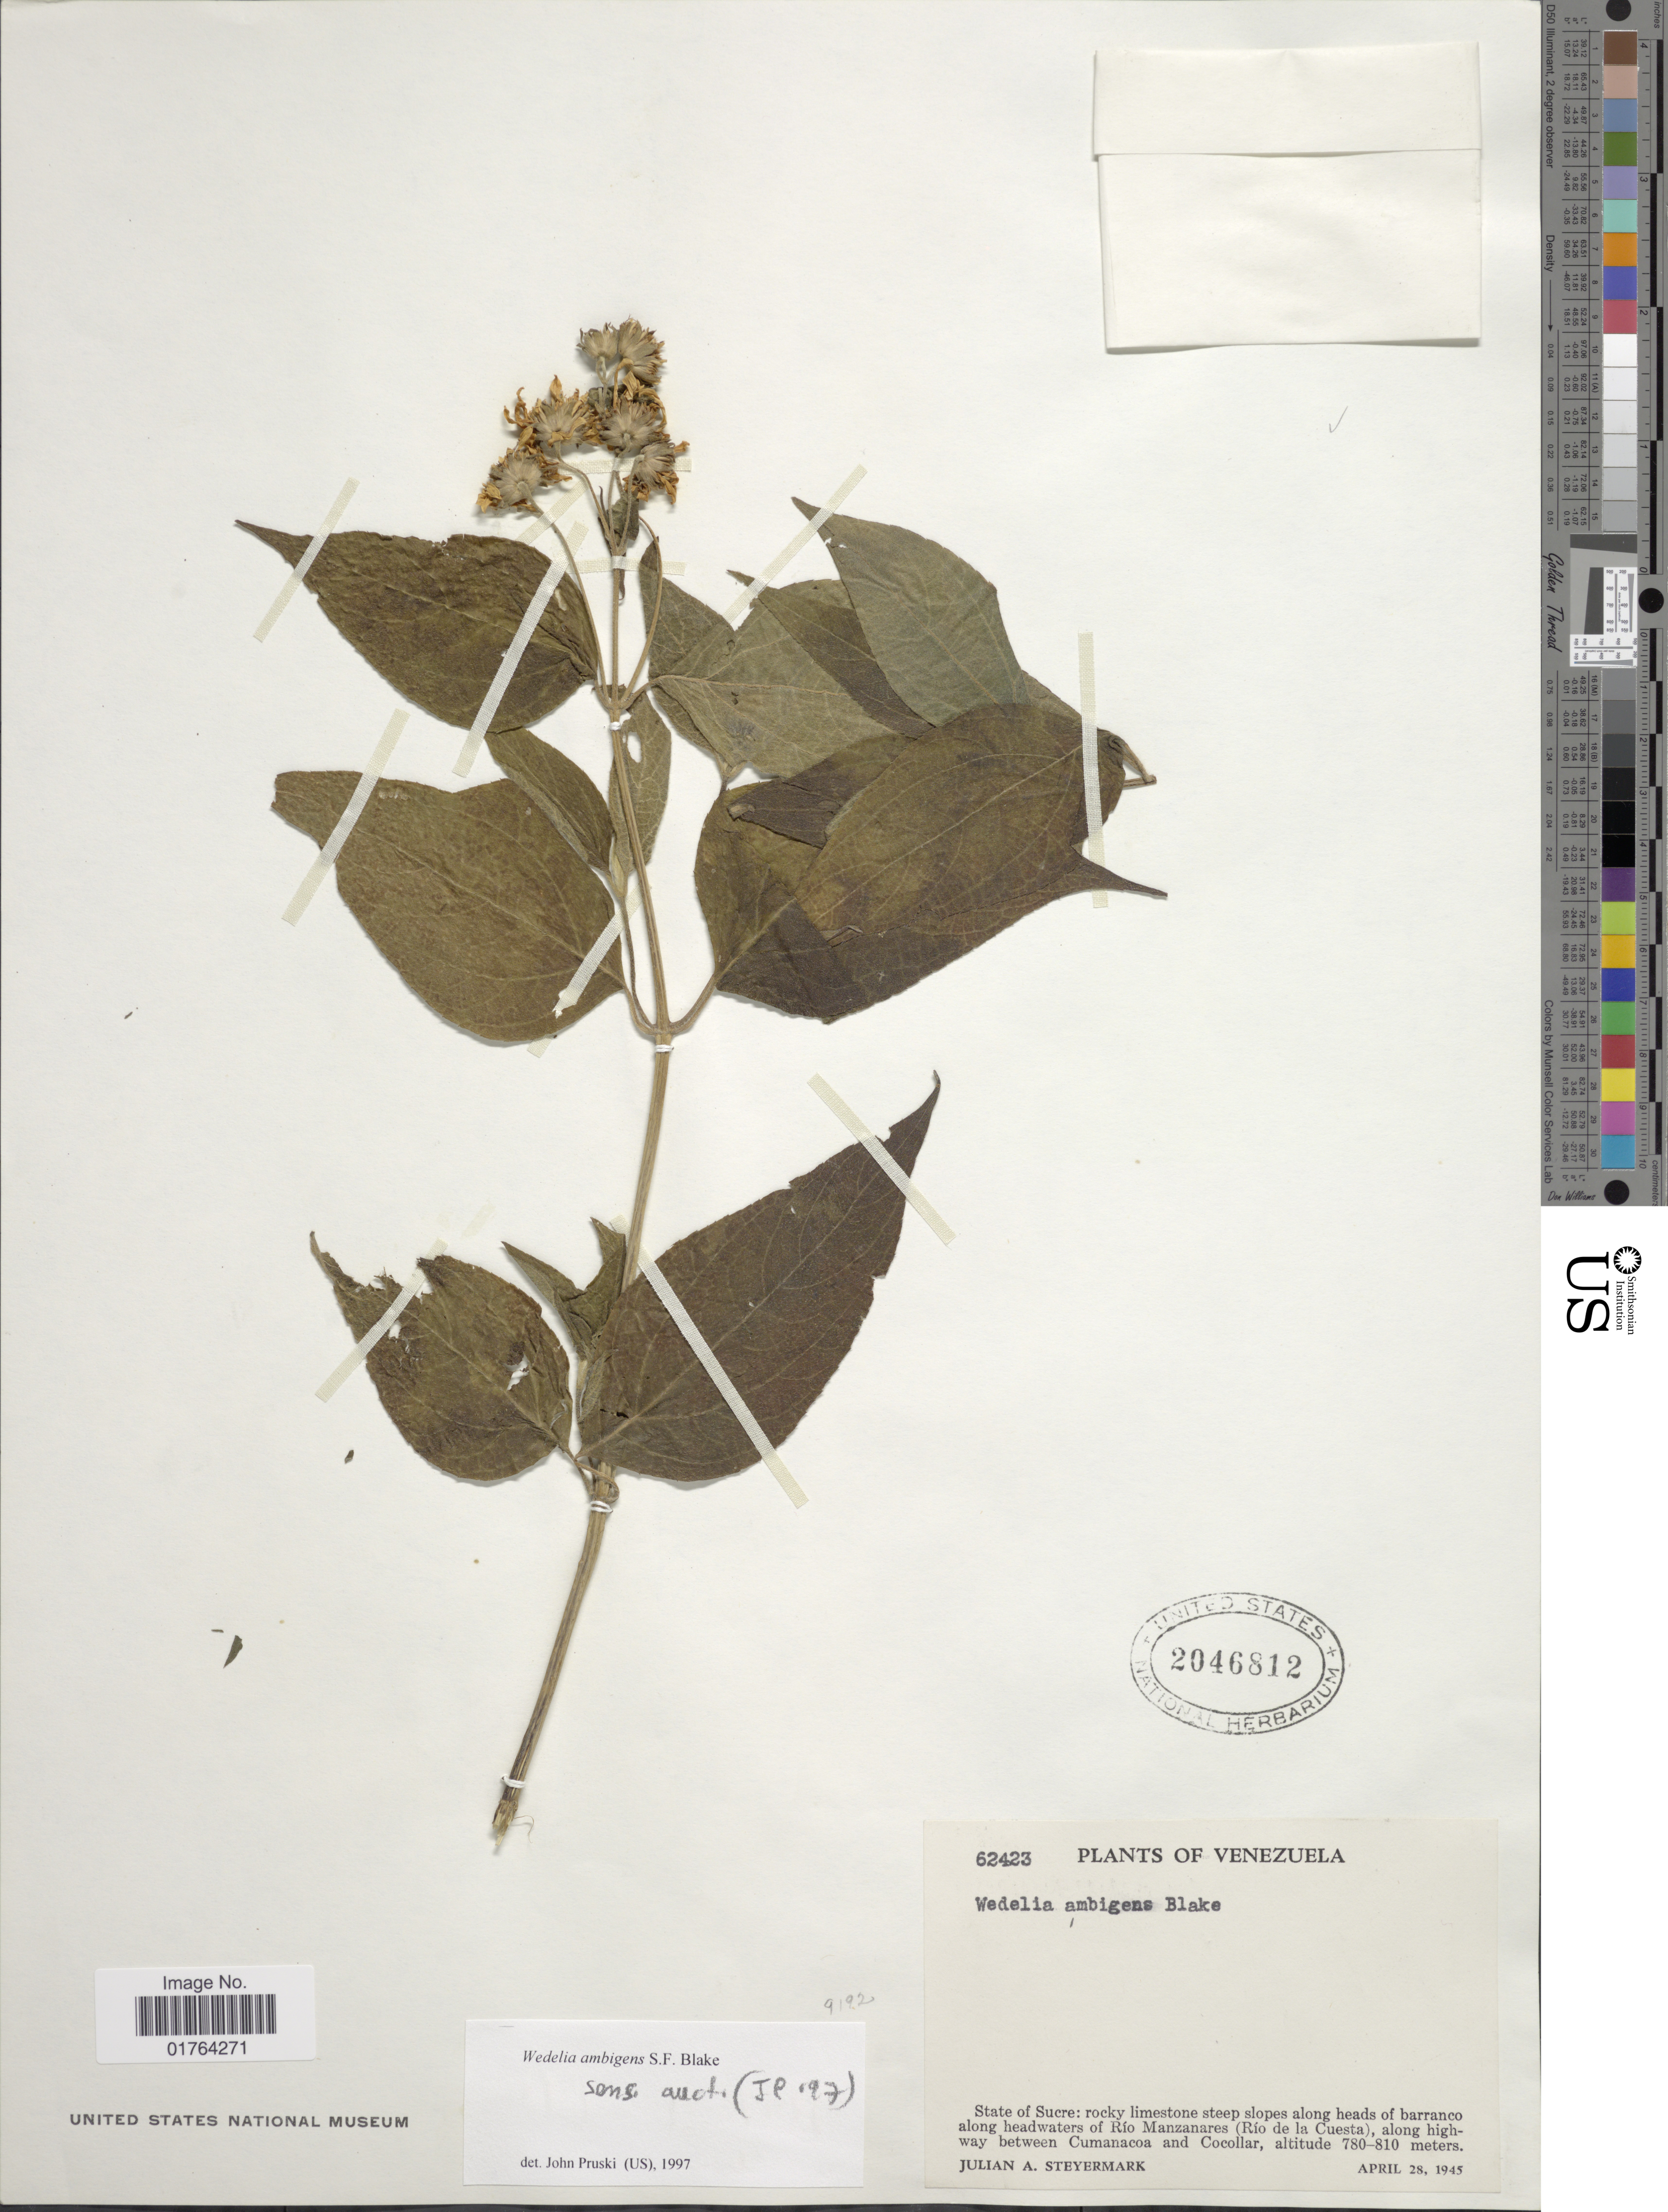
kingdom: Plantae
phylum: Tracheophyta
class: Magnoliopsida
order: Asterales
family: Asteraceae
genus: Wedelia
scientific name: Wedelia ambigens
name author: S.F. Blake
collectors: J. Steyermark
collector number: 62423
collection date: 1945-04-28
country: Venezuela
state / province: Sucre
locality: State of Sucre: rocky limestone steep slopes along heads of barranco along headwaters of Rio Manzanares (Rio de la Cueta), along highway between Cumanacoa and Cocollar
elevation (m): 780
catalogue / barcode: US 2046812